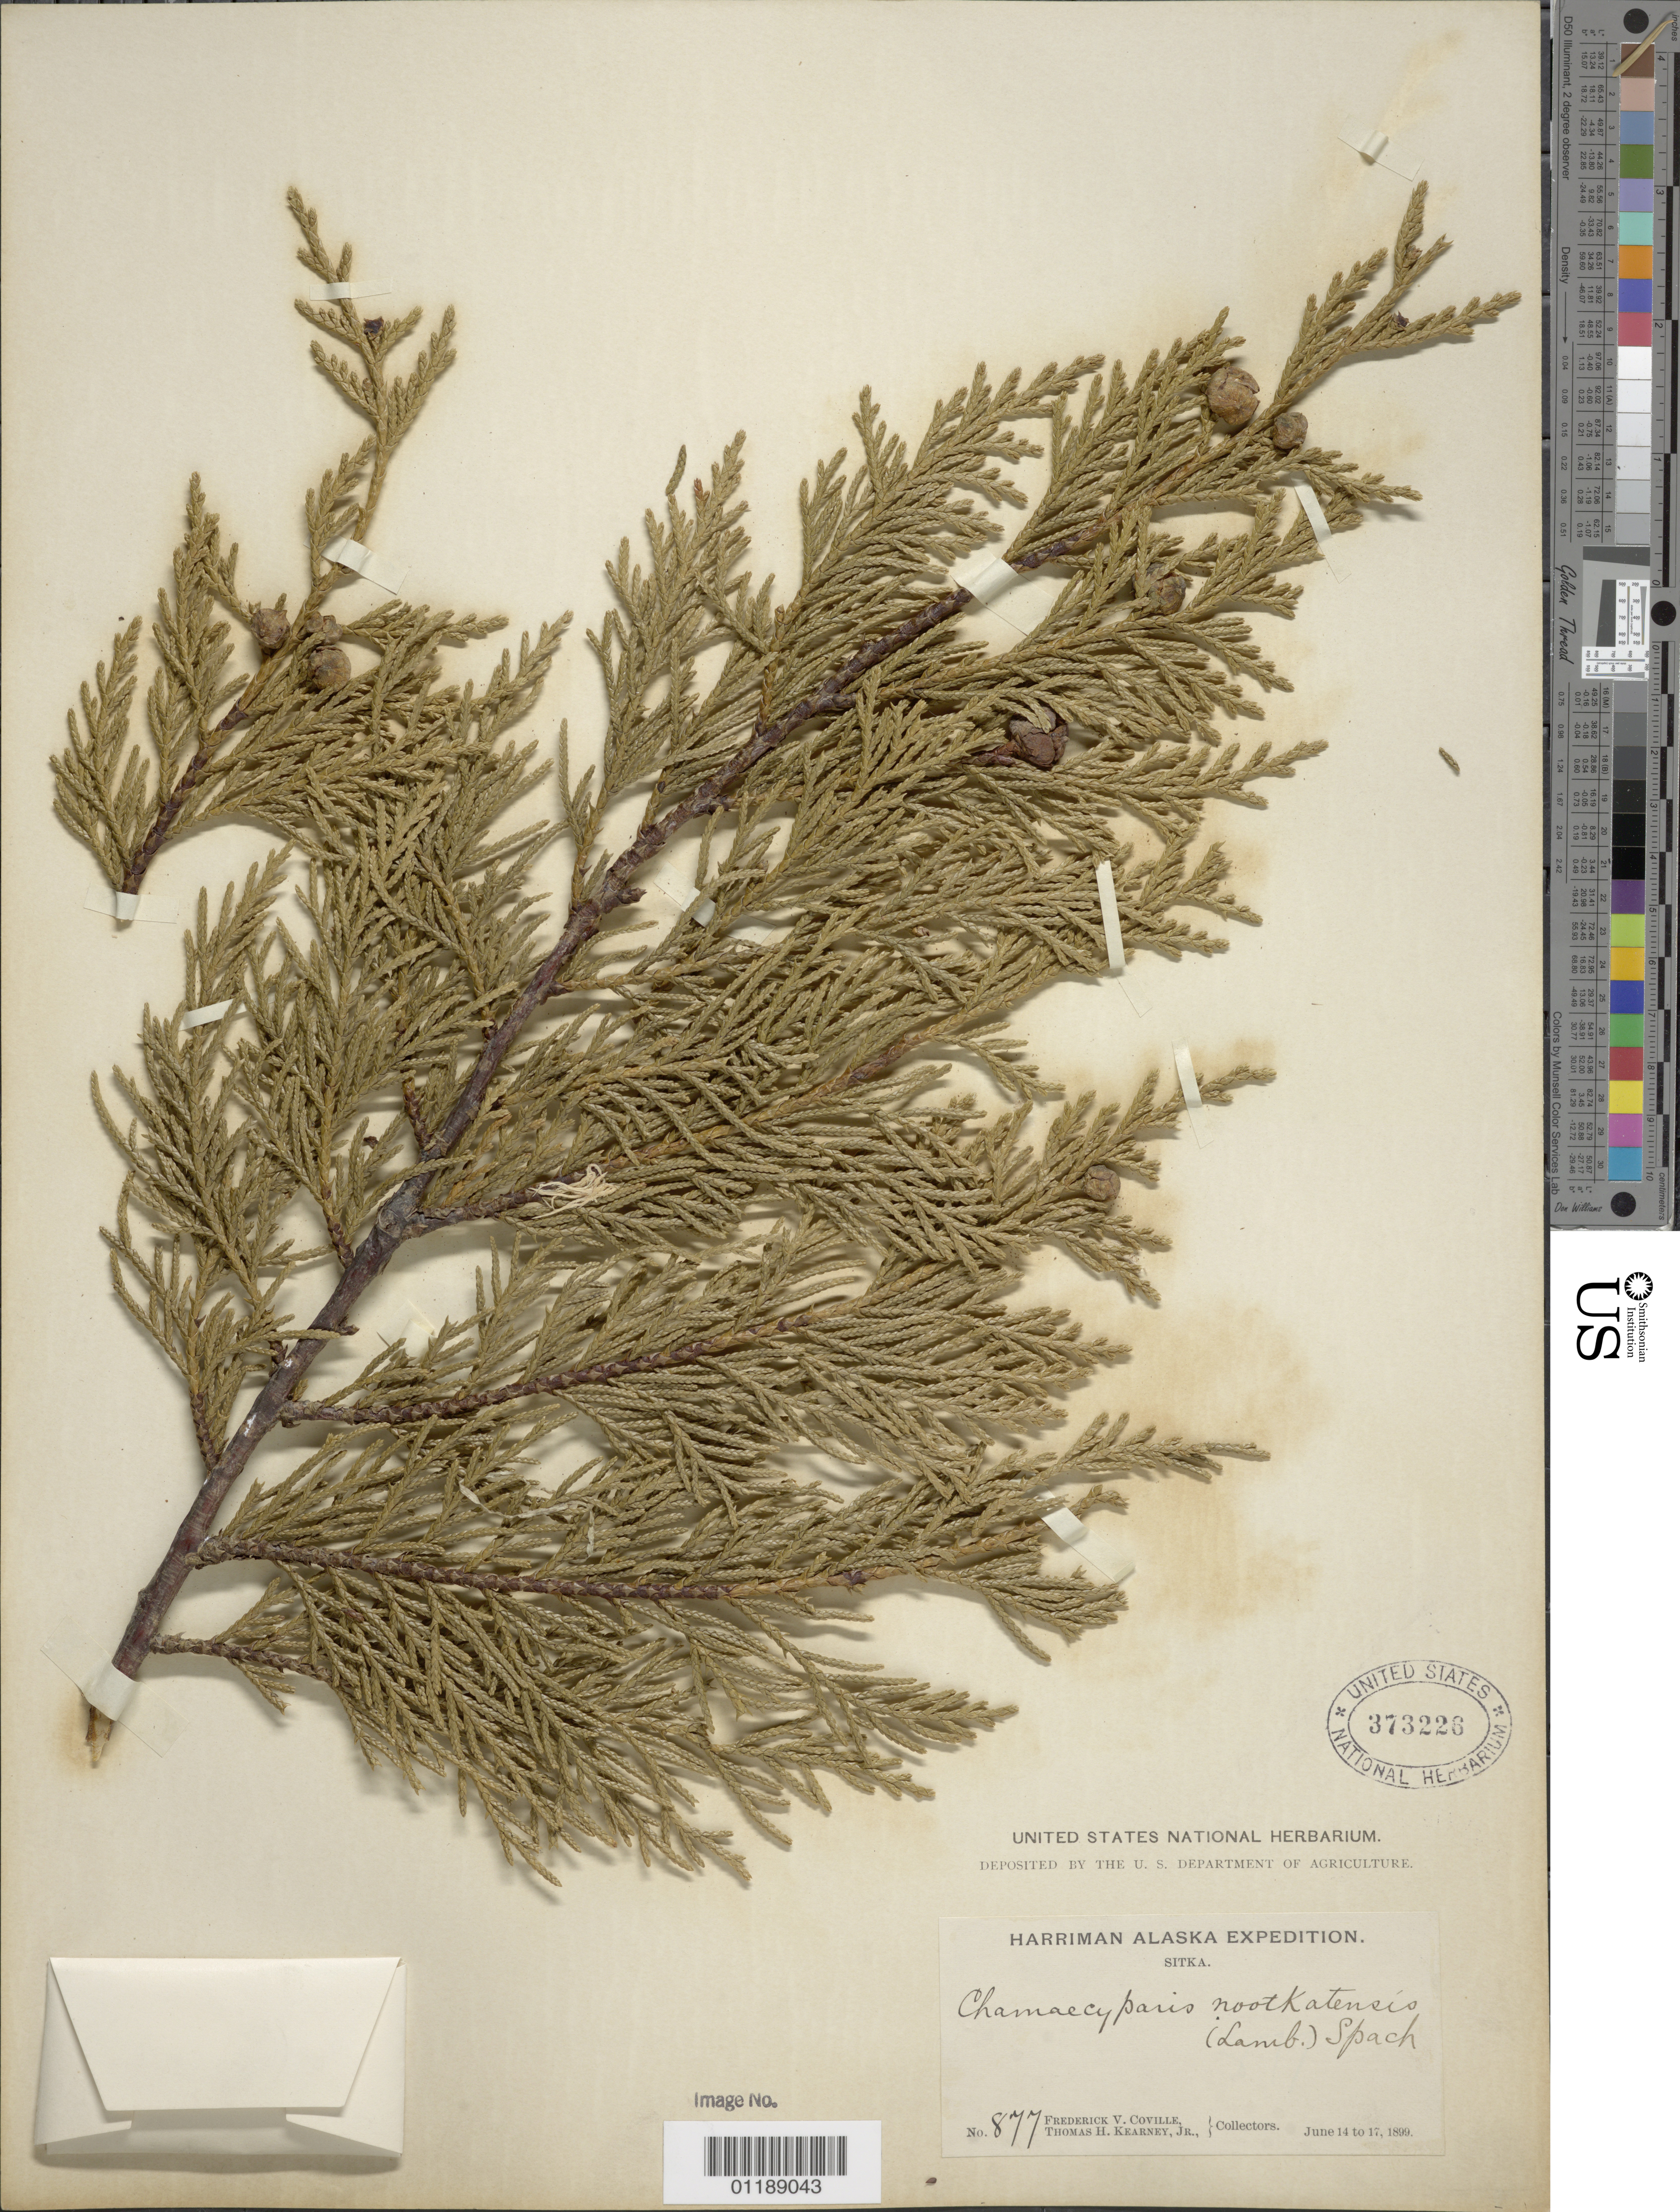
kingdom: Plantae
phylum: Tracheophyta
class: Pinopsida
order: Pinales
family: Cupressaceae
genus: Chamaecyparis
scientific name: Chamaecyparis nootkatensis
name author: (D. Don) Spach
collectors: F. V. Coville & T. H. Kearney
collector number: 877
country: United States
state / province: Alaska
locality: Sitka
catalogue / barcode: US 373226